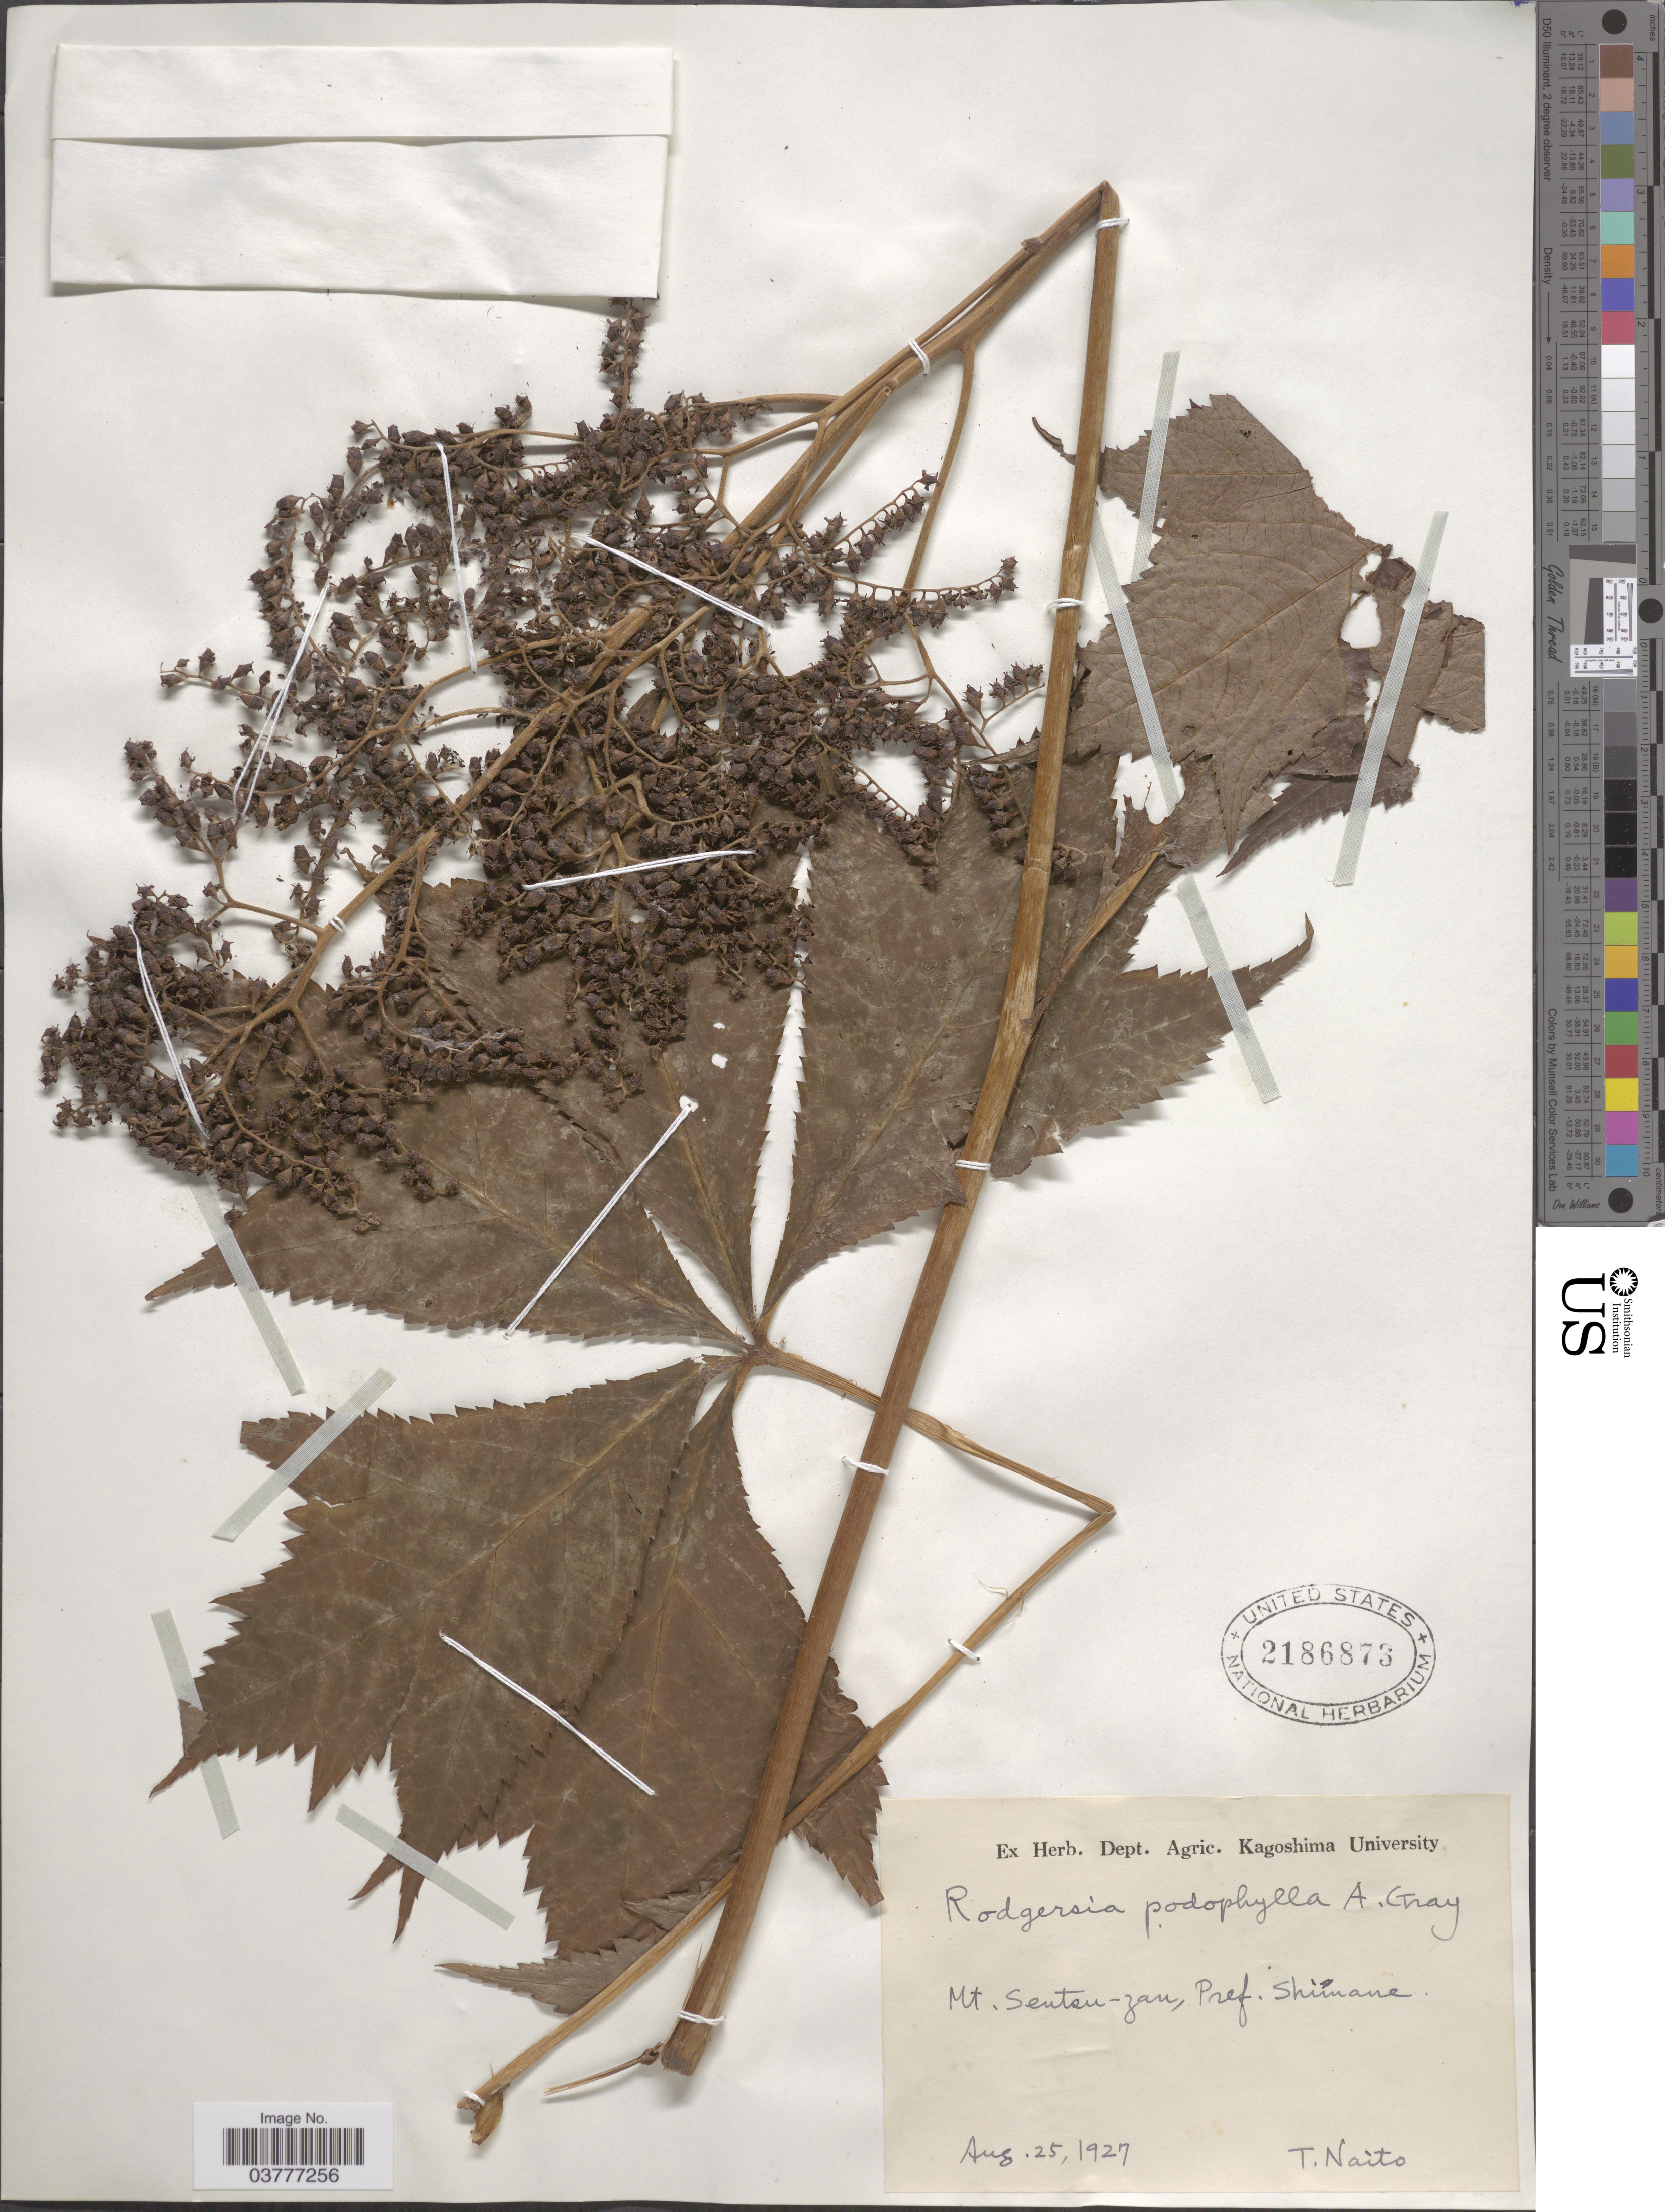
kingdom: Plantae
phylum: Tracheophyta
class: Magnoliopsida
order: Saxifragales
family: Saxifragaceae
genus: Rodgersia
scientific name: Rodgersia podophylla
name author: A. Gray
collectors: T. Naito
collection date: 1927-08-25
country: Japan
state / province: Simane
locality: Mt. Sentsu-zan, Pref. Shimane.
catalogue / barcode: US 2186873